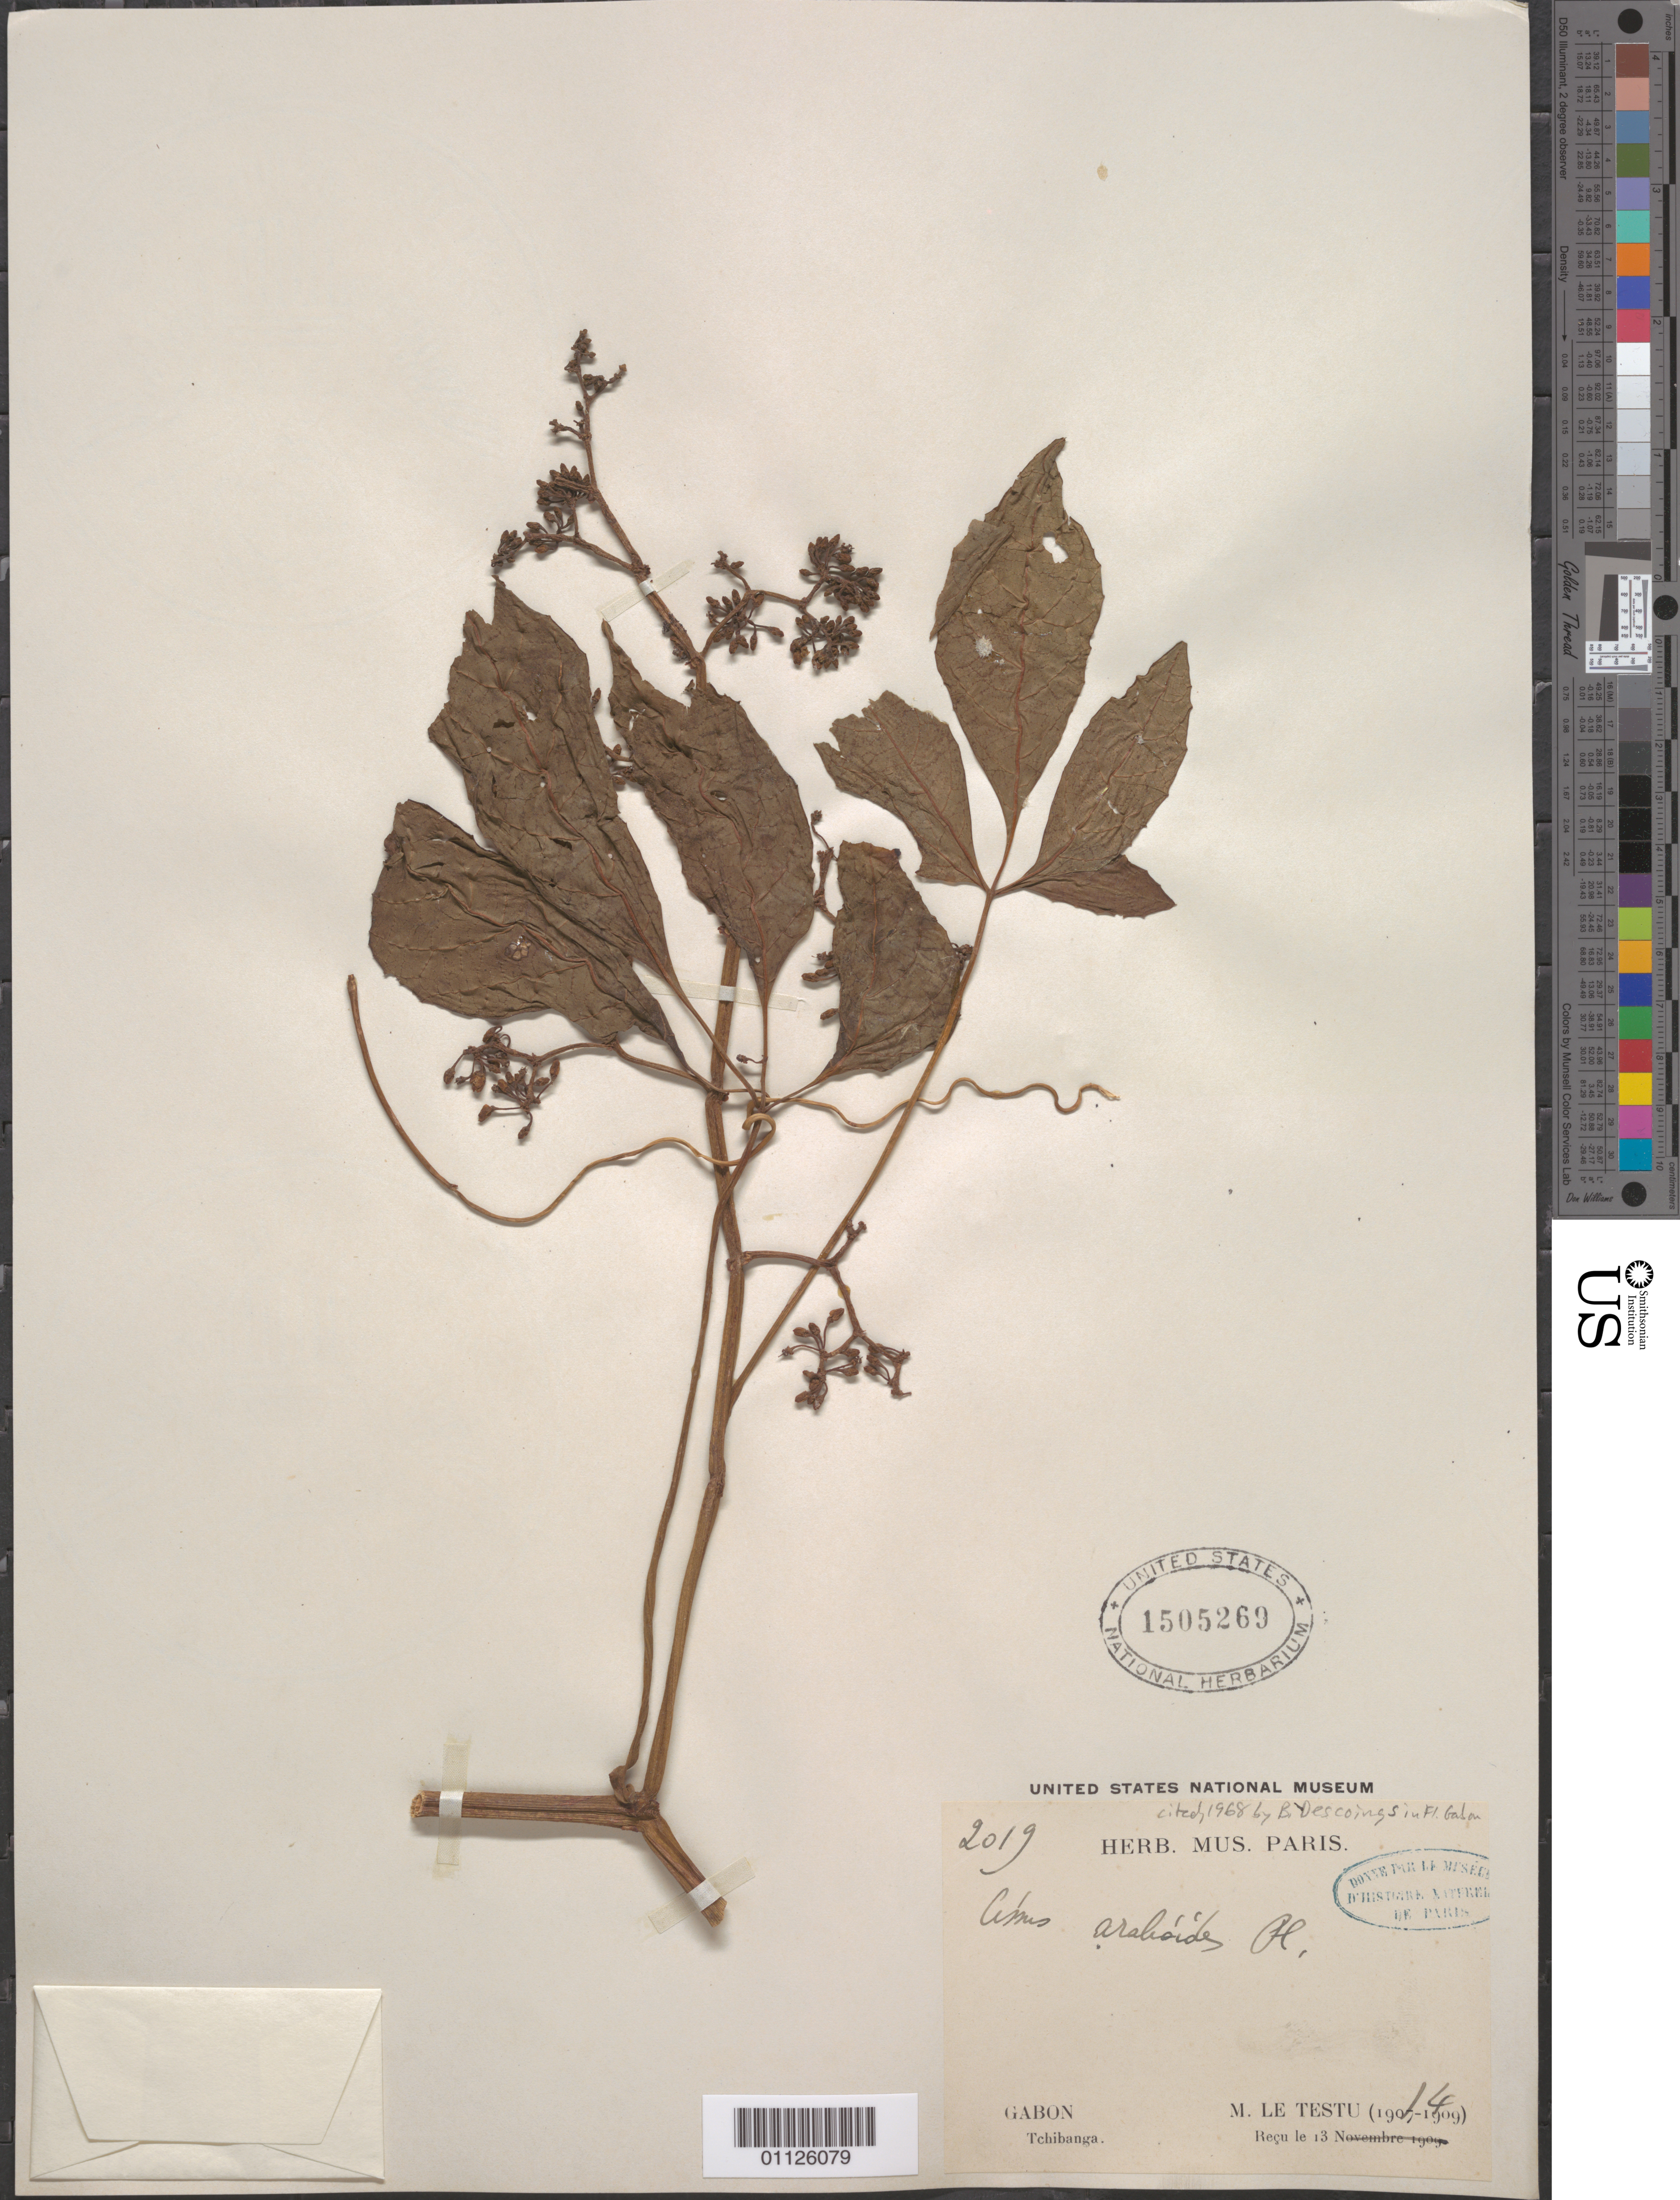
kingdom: Plantae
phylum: Tracheophyta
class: Magnoliopsida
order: Vitales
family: Vitaceae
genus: Cissus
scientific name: Cissus aralioides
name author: (Welw. ex Baker) Planch.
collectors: M. Le Testu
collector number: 2019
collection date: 1914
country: Gabon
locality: Tchibanga.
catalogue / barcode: US 1505269